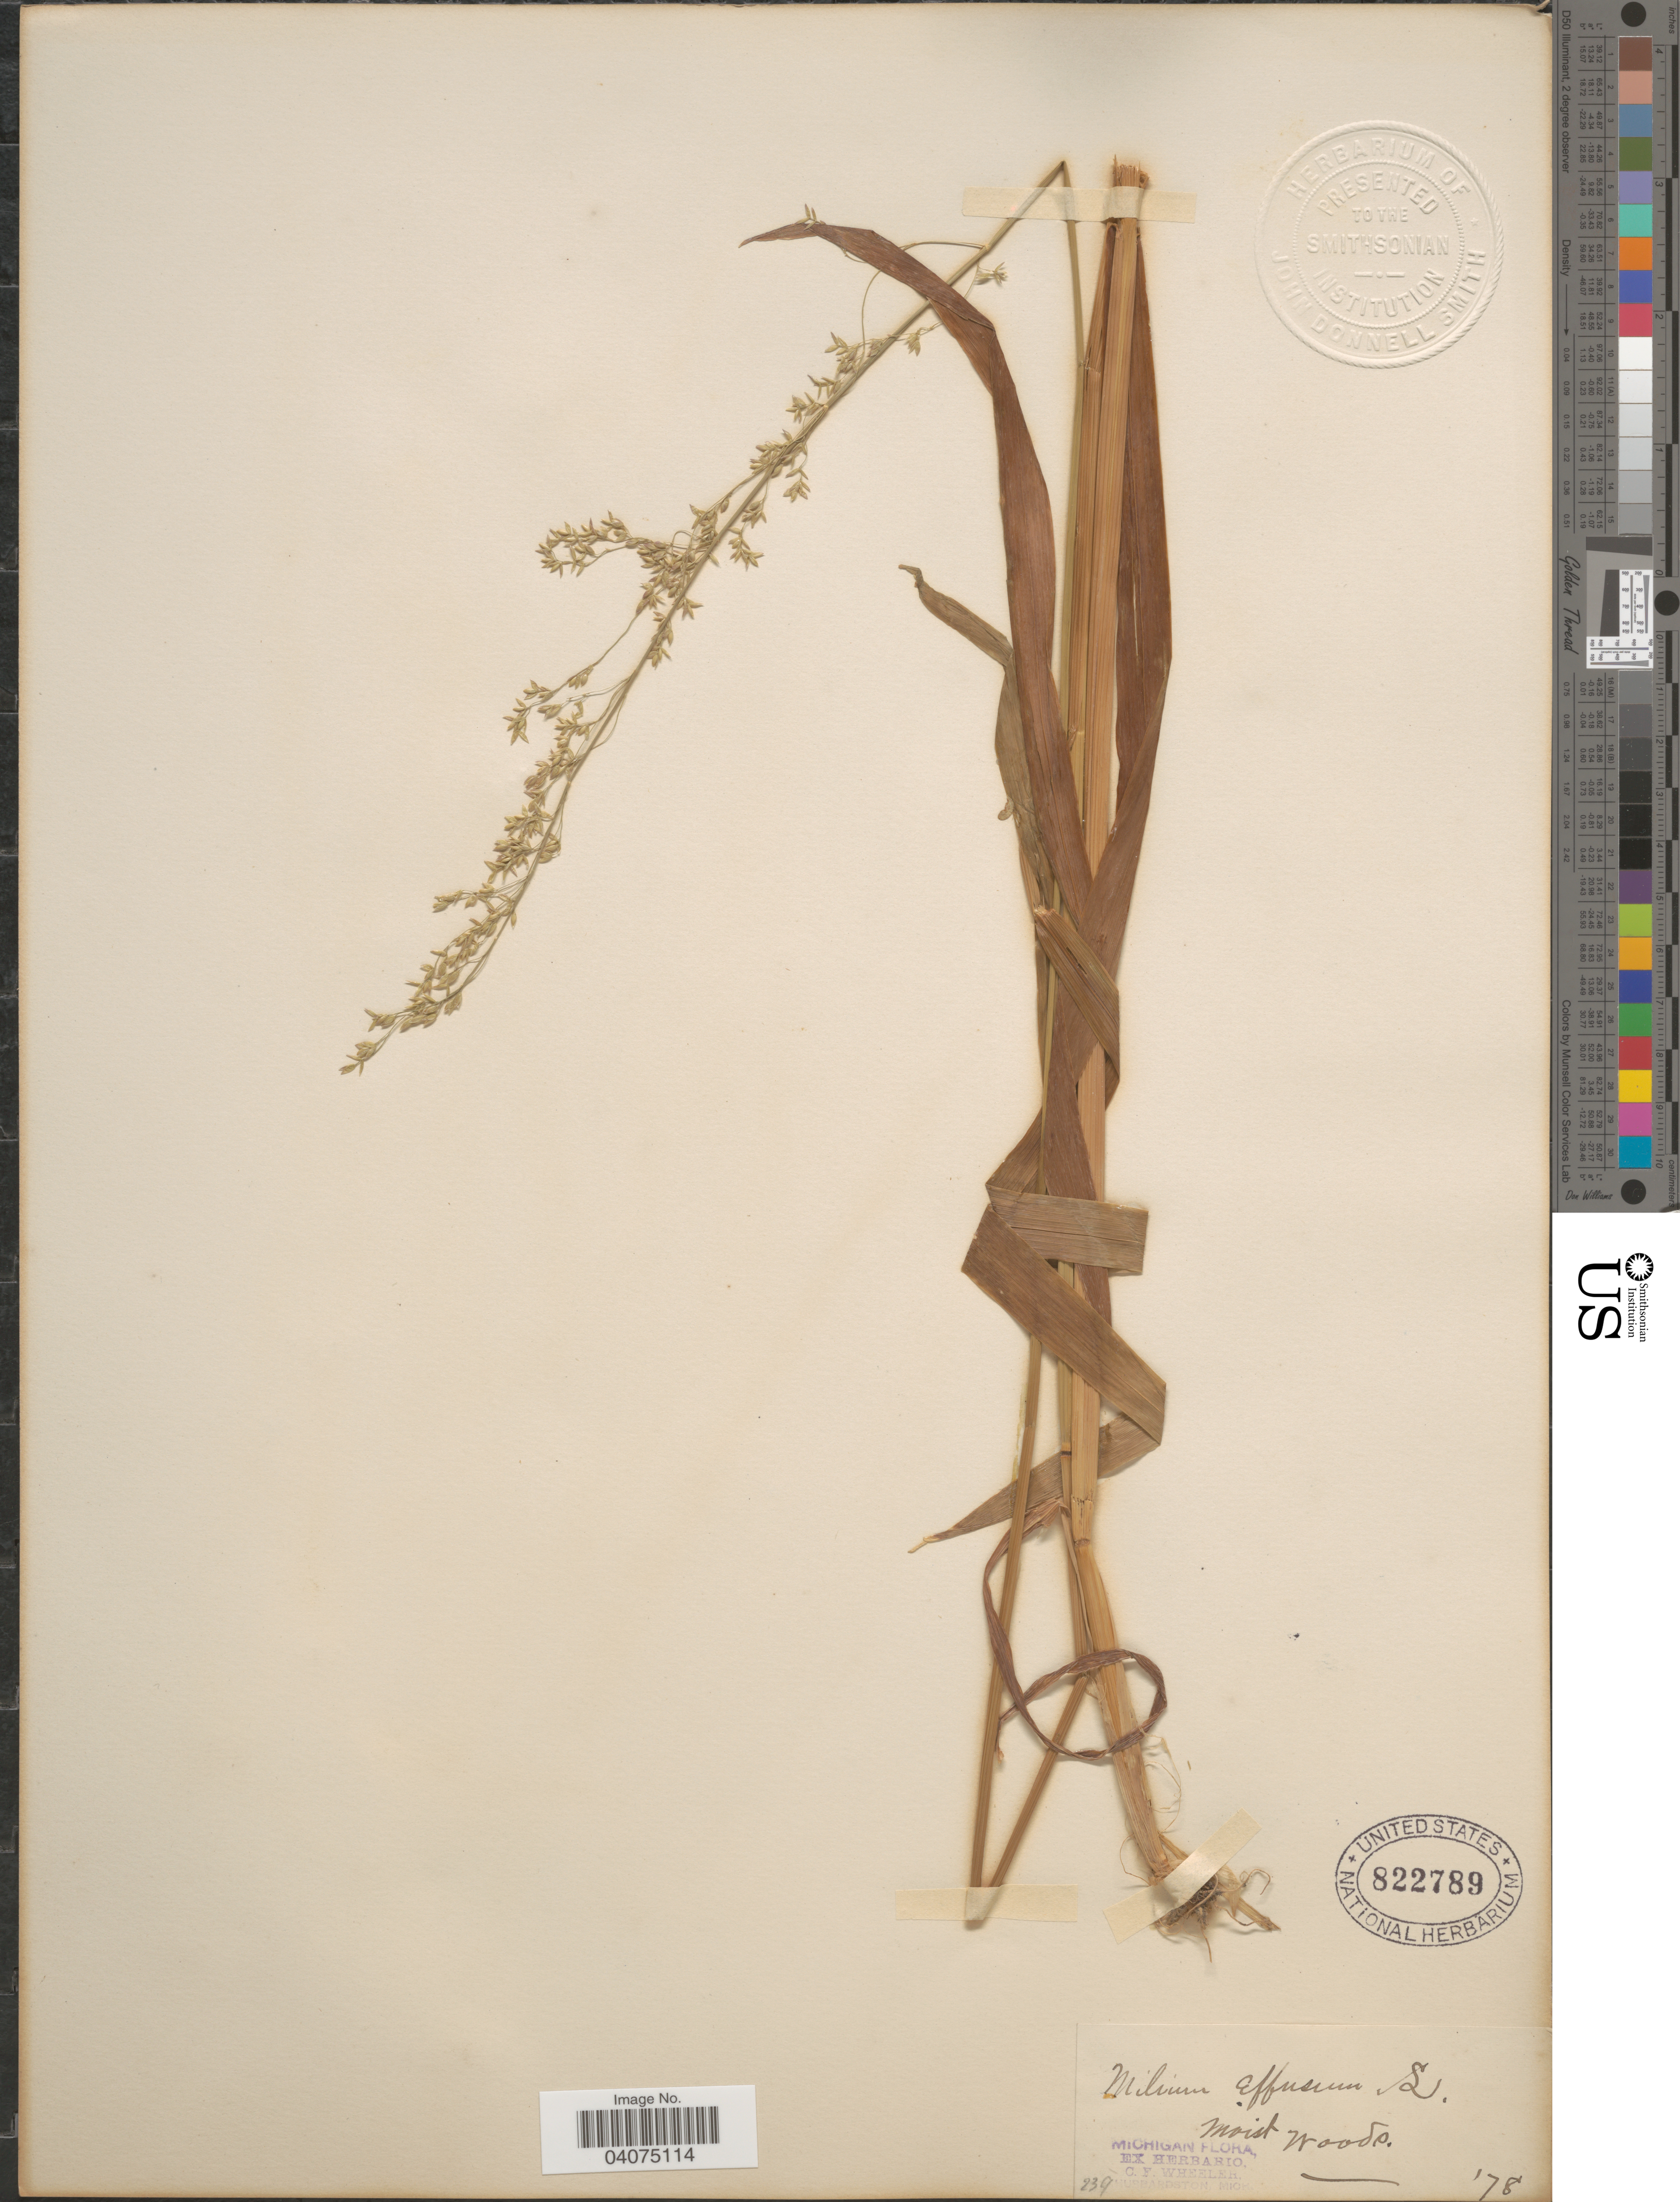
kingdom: Plantae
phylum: Tracheophyta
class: Liliopsida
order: Poales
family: Poaceae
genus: Milium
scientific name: Milium effusum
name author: L.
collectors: Ex Herb. C. F. Wheeler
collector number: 239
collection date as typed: Transcribed d/m/y: //78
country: United States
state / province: Michigan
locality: Moist woods.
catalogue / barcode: US 822789